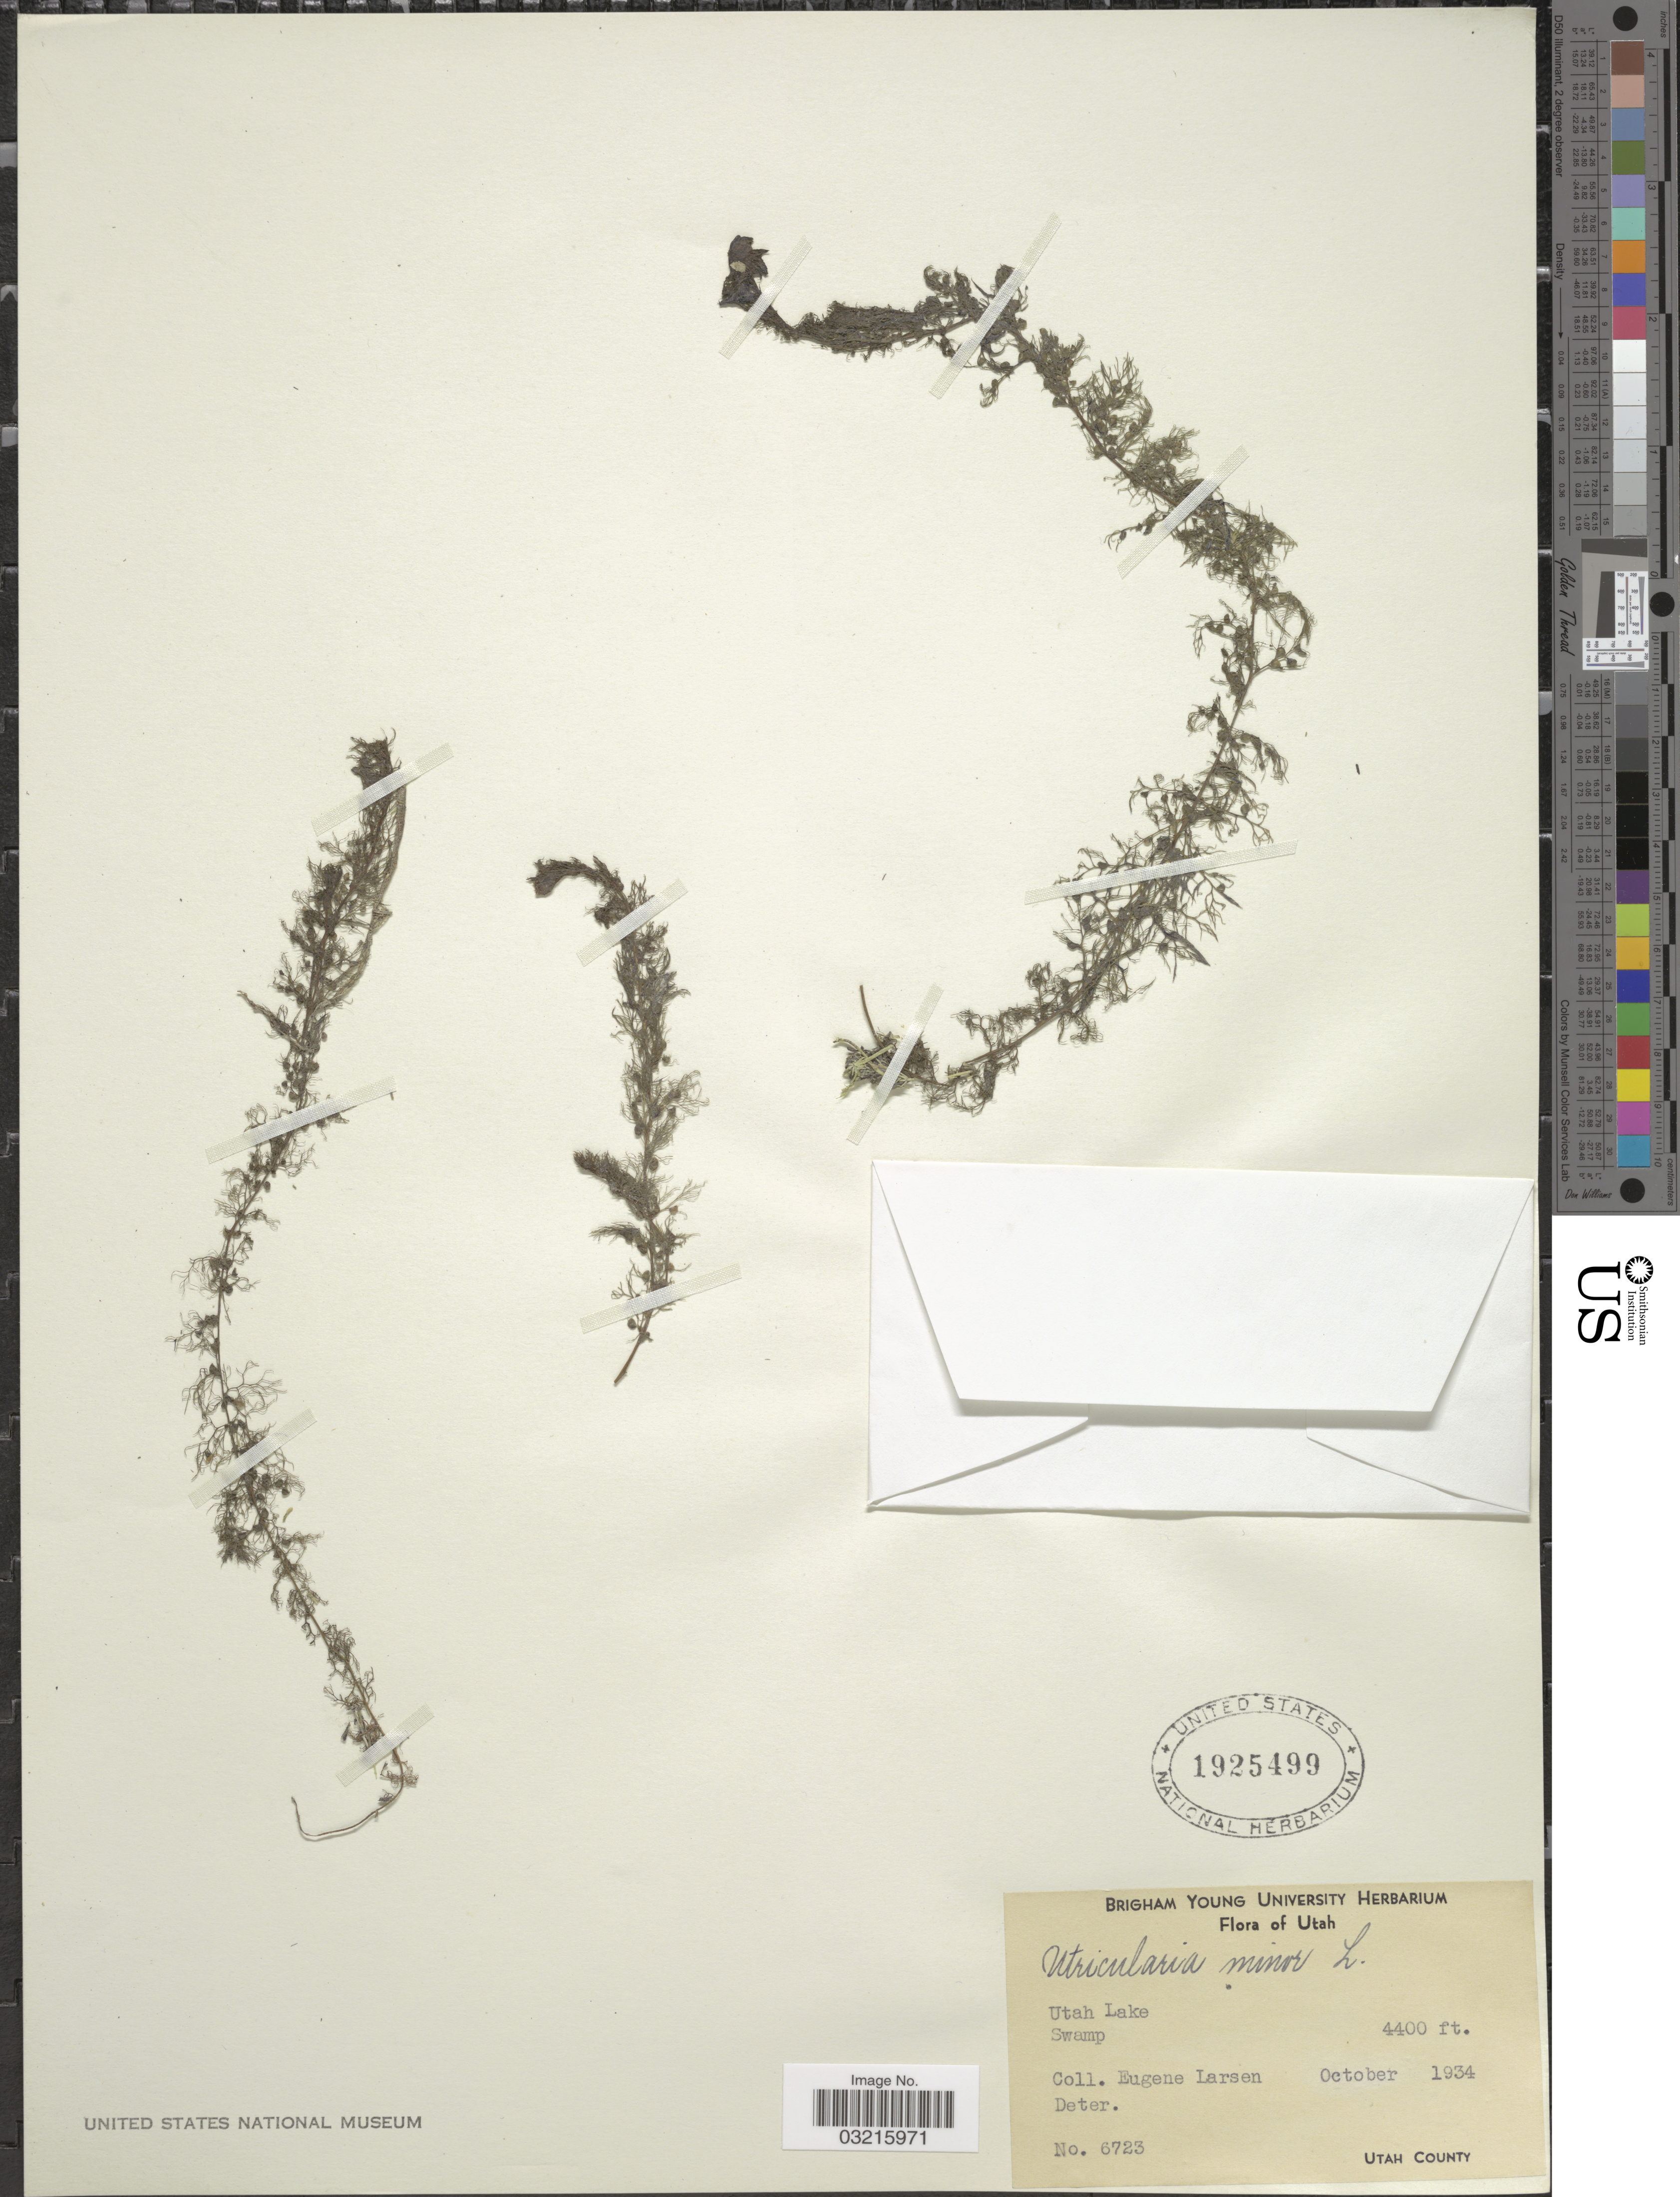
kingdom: Plantae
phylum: Tracheophyta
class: Magnoliopsida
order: Lamiales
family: Lentibulariaceae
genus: Utricularia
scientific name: Utricularia vulgaris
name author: L.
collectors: E. Larsen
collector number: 6723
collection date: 1934-10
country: United States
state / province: Utah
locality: Utah Lake, Swamp. Utah County.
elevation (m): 1341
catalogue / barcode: US 1925499